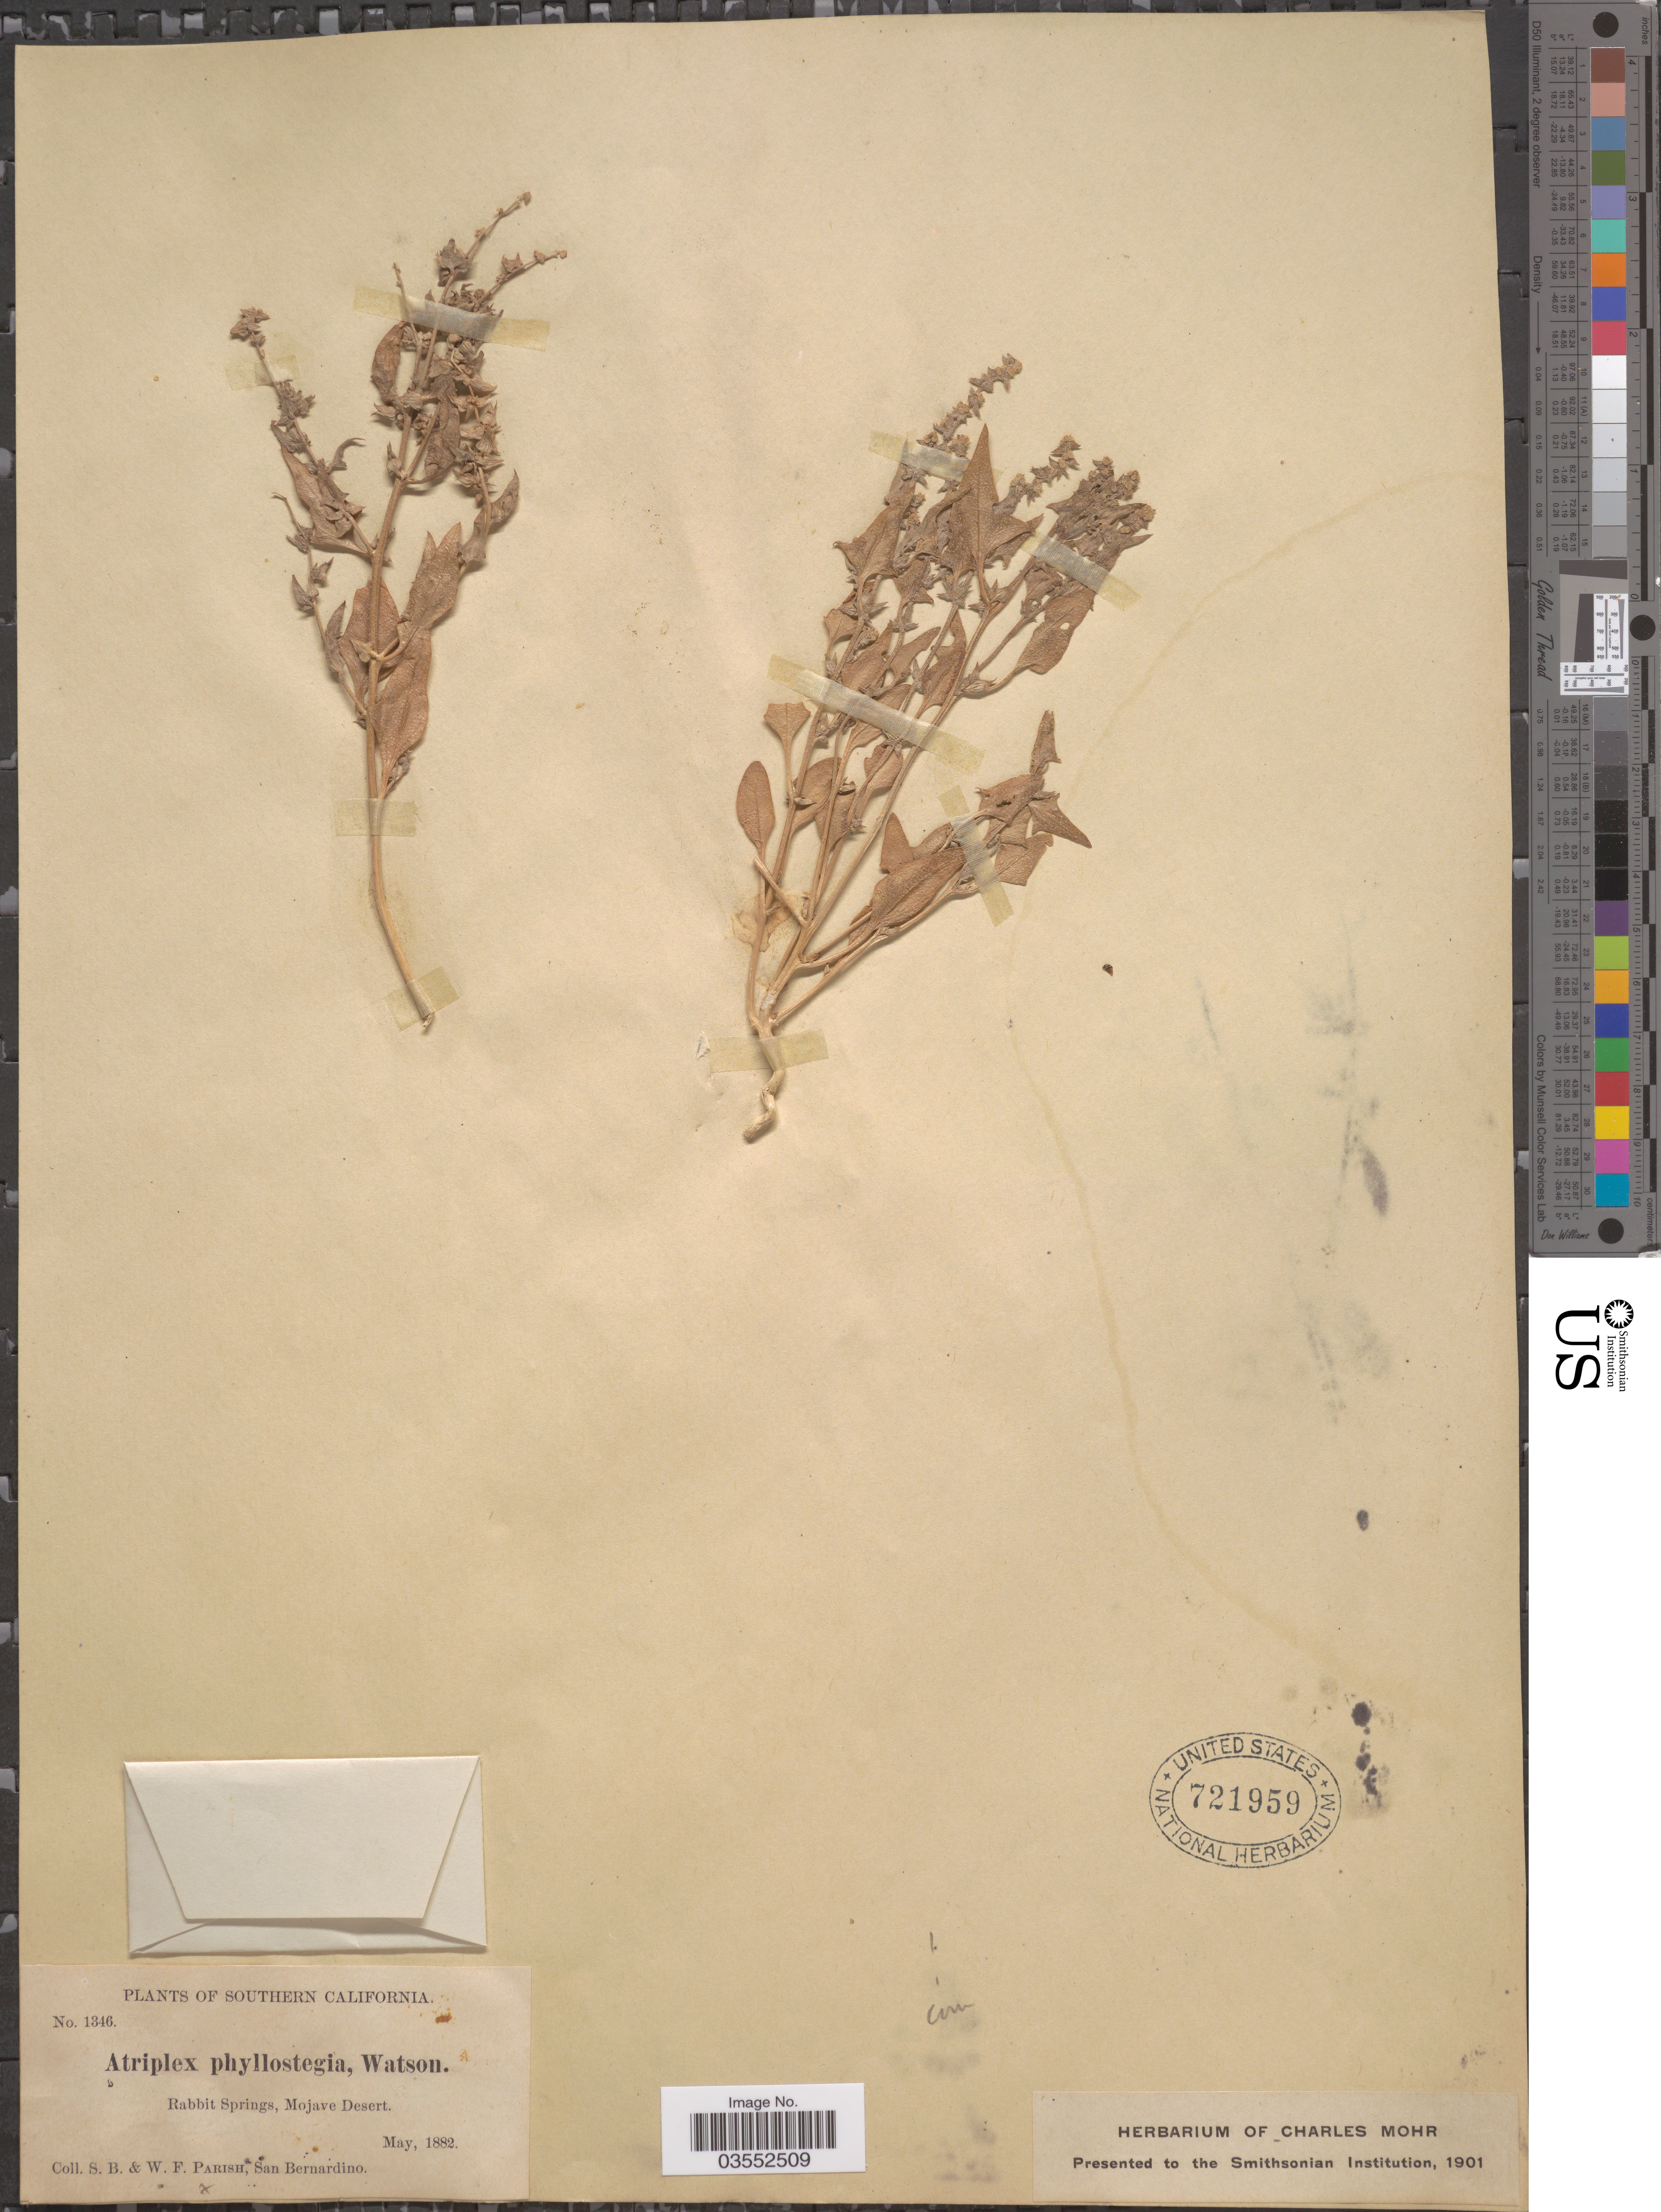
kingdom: Plantae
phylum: Tracheophyta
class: Magnoliopsida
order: Caryophyllales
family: Amaranthaceae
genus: Atriplex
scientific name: Atriplex phyllostegia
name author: (Torr. ex S. Watson) S. Watson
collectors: S. B. Parish & W. F. Parish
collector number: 1346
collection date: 1882-05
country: United States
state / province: California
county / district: San Bernardino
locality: Southern California. Rabbit Springs, Mojave Desert.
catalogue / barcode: US 721959